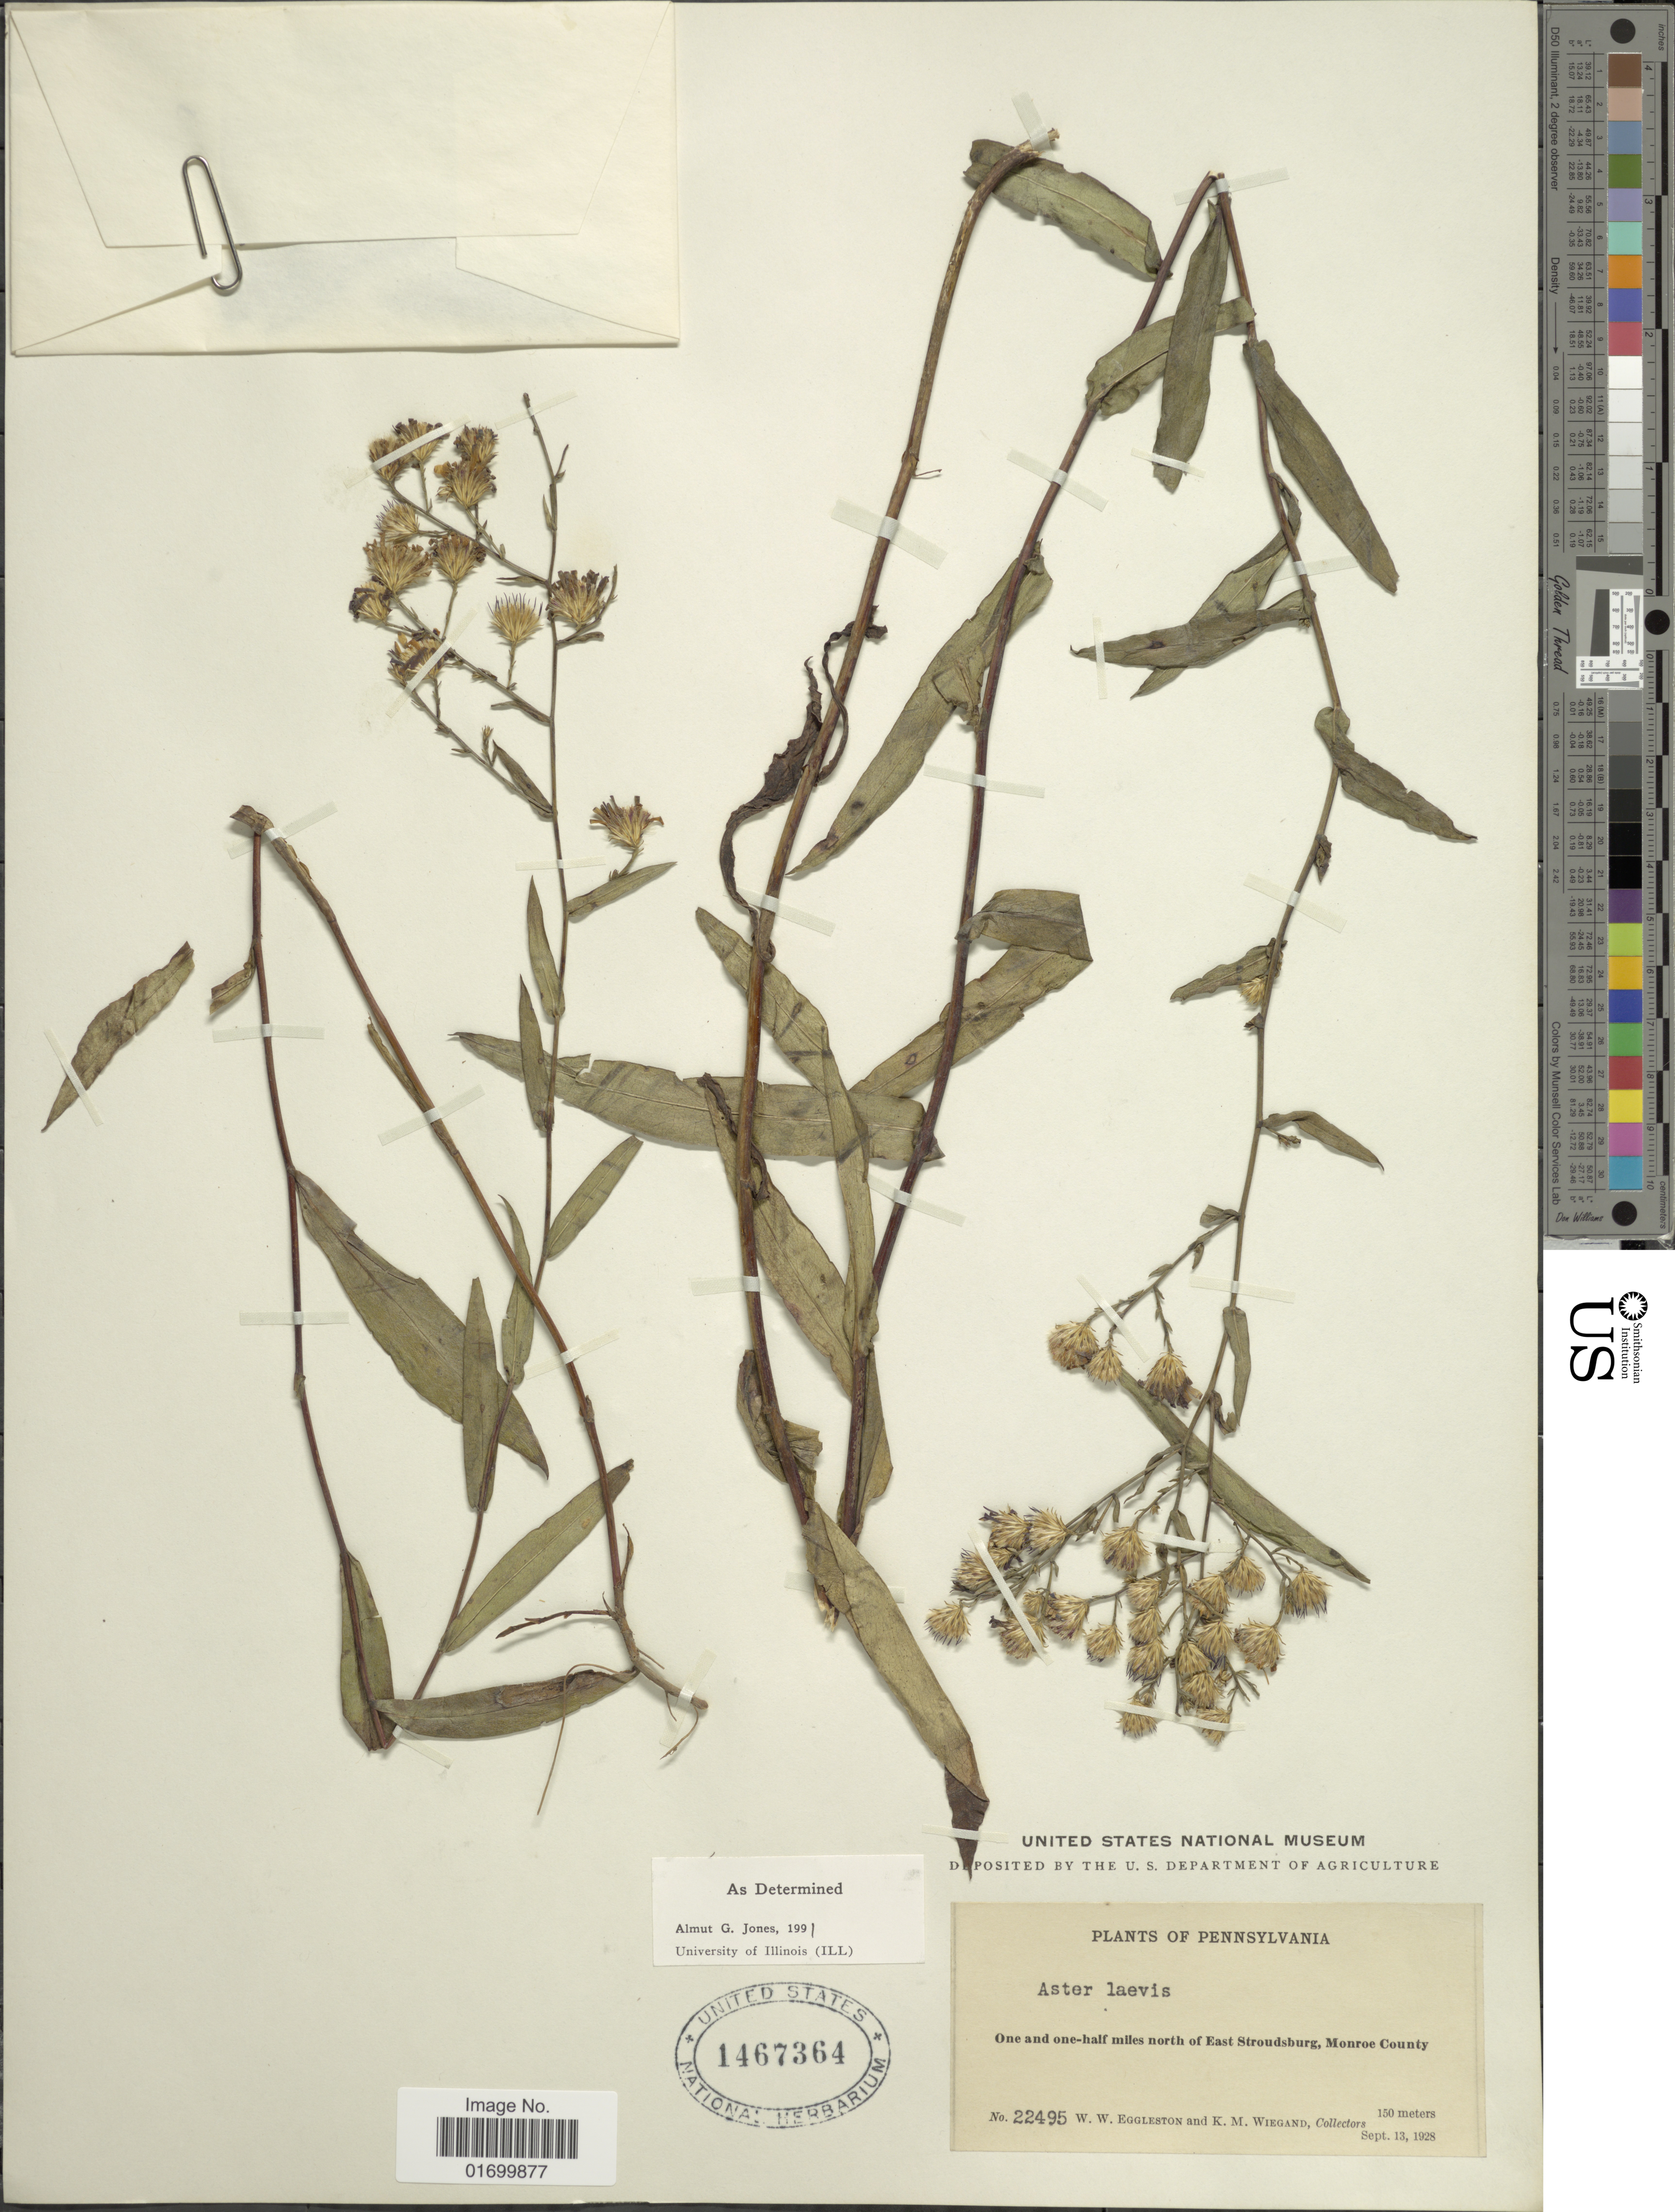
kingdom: Plantae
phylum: Tracheophyta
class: Magnoliopsida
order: Asterales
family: Asteraceae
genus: Symphyotrichum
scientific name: Symphyotrichum laeve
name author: (L.) Á. Löve & D. Löve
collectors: W. W. Eggleston & K. M. Wiegand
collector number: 22495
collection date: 1928-09-13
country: United States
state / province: Pennsylvania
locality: One and one-half miles north of East Stroudsburg, Monroe County.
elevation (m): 150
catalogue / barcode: US 1467364